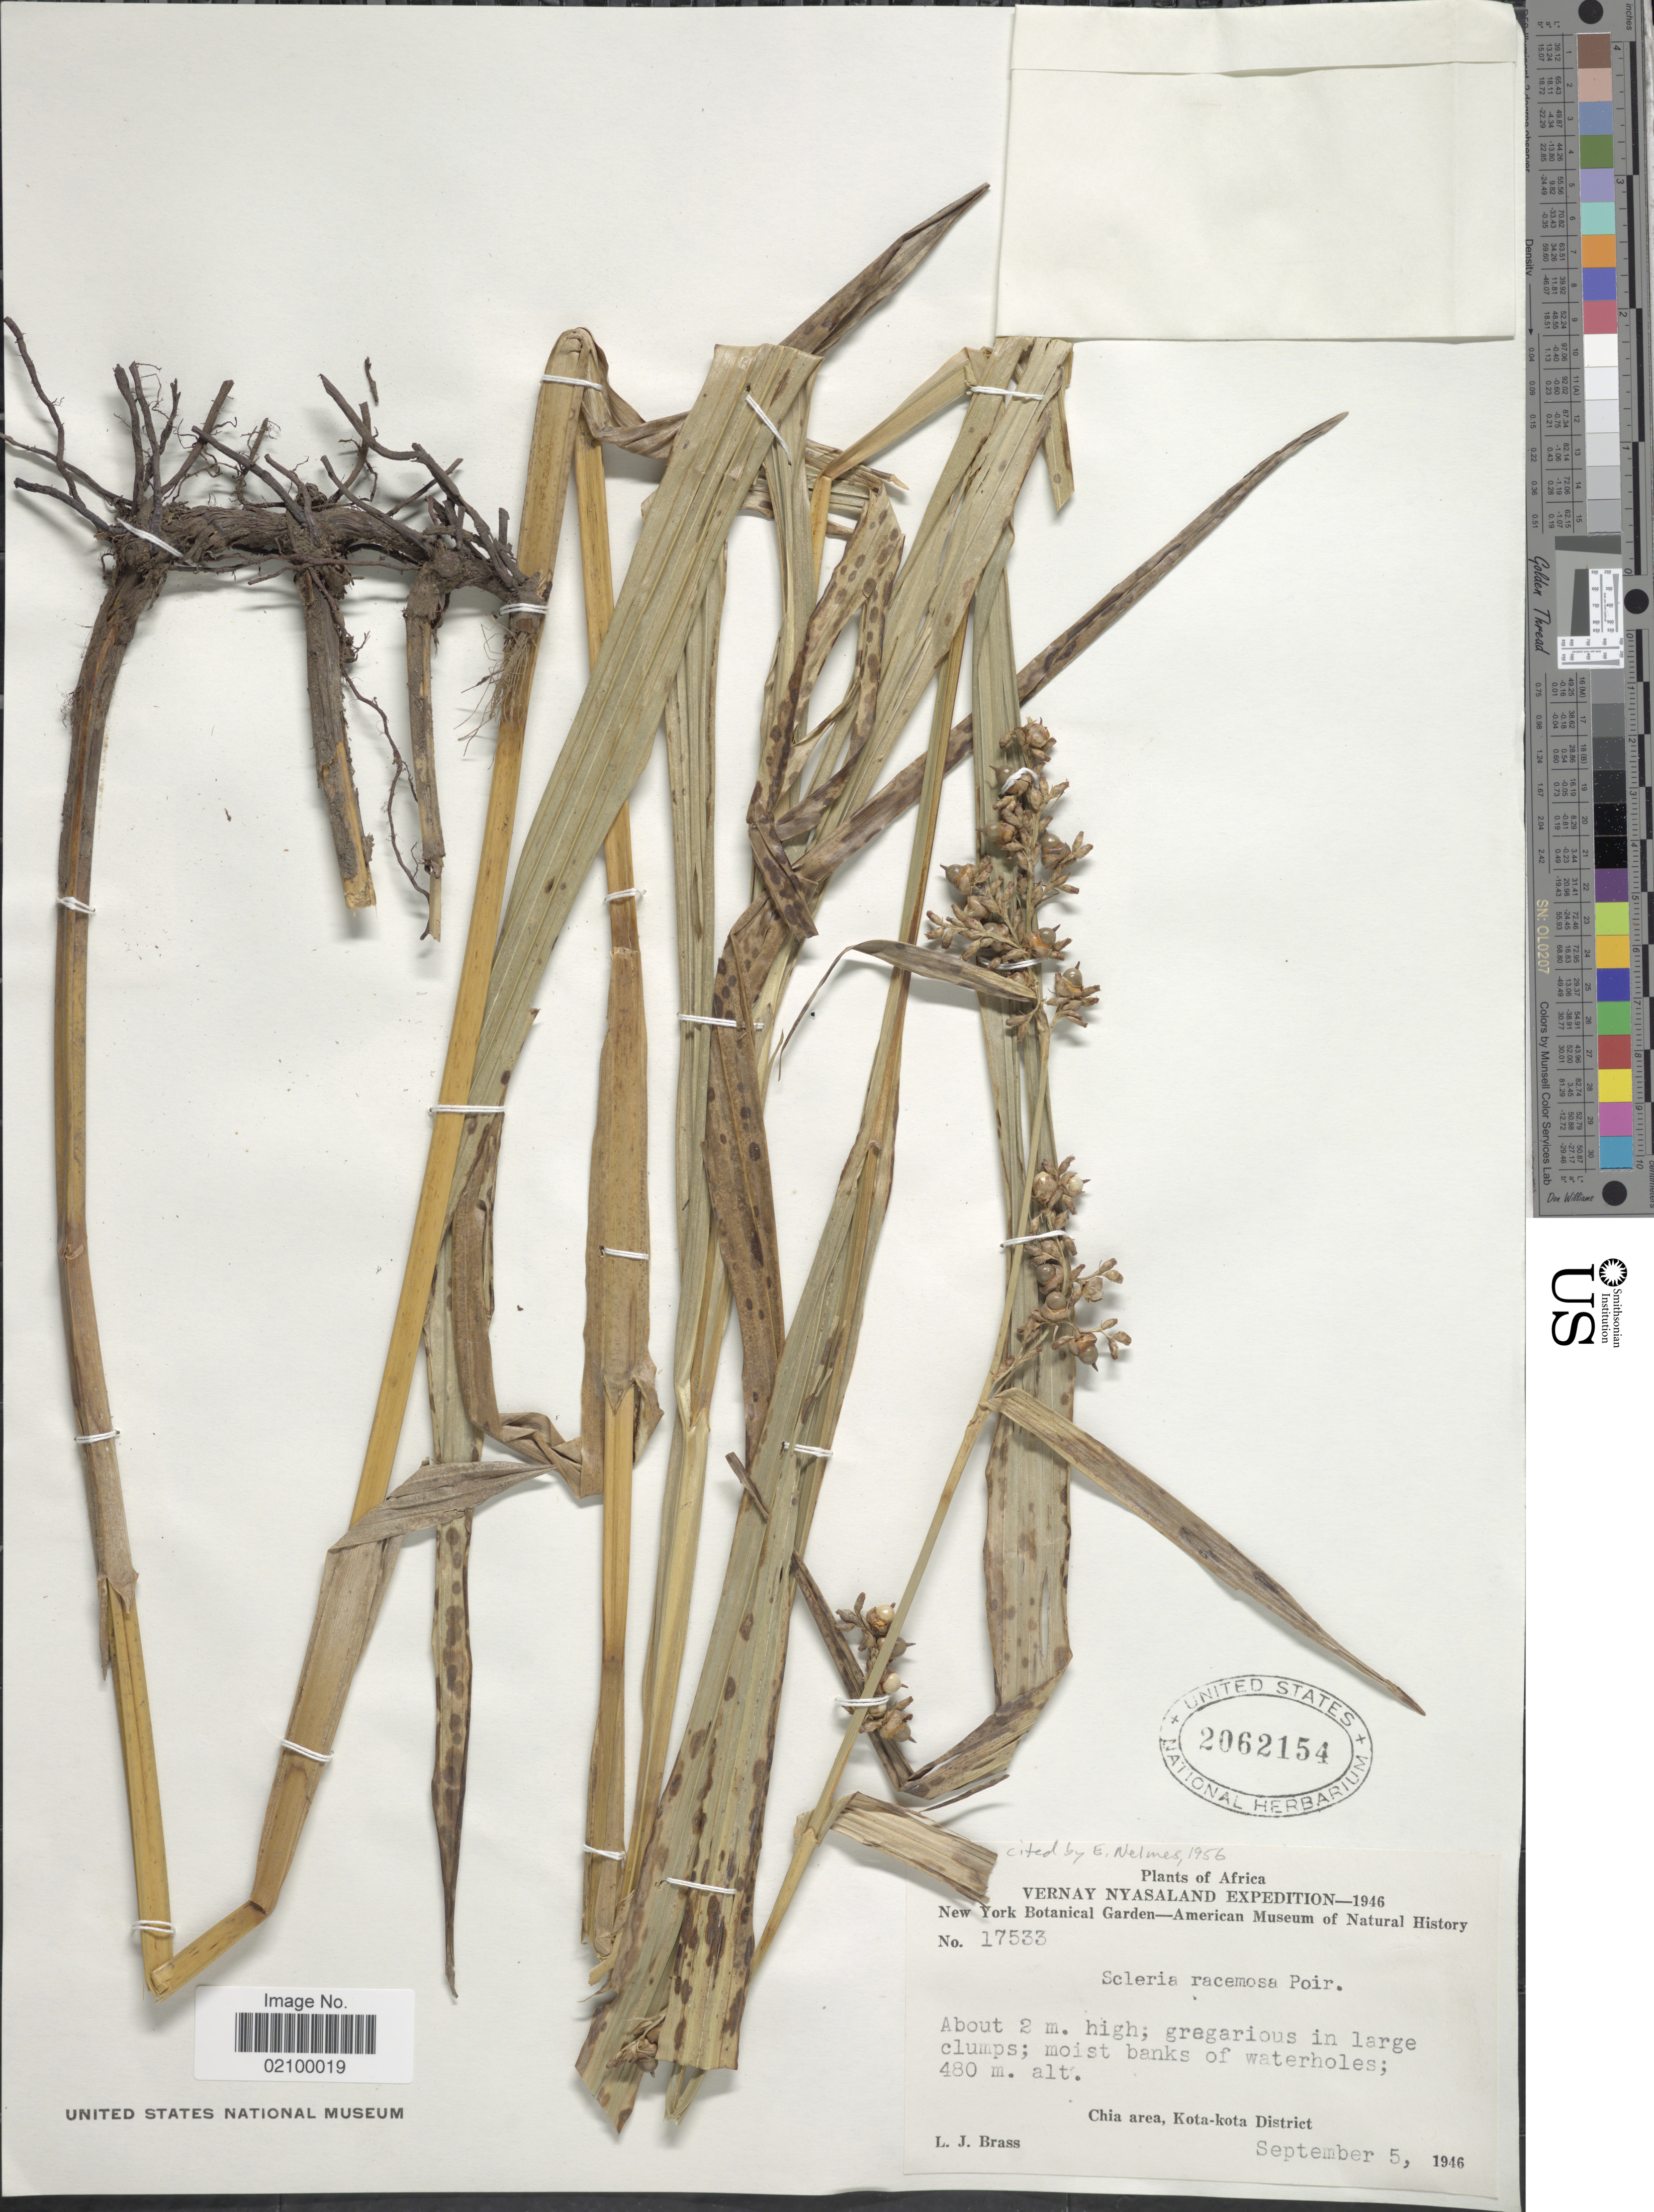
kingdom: Plantae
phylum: Tracheophyta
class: Liliopsida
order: Poales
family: Cyperaceae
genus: Scleria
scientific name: Scleria racemosa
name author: Poir.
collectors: L. J. Brass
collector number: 17533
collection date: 1946-09-05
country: Malawi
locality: Vernay Nyasaland. Chia area, Kota- kota District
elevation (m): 480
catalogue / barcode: US 2062154